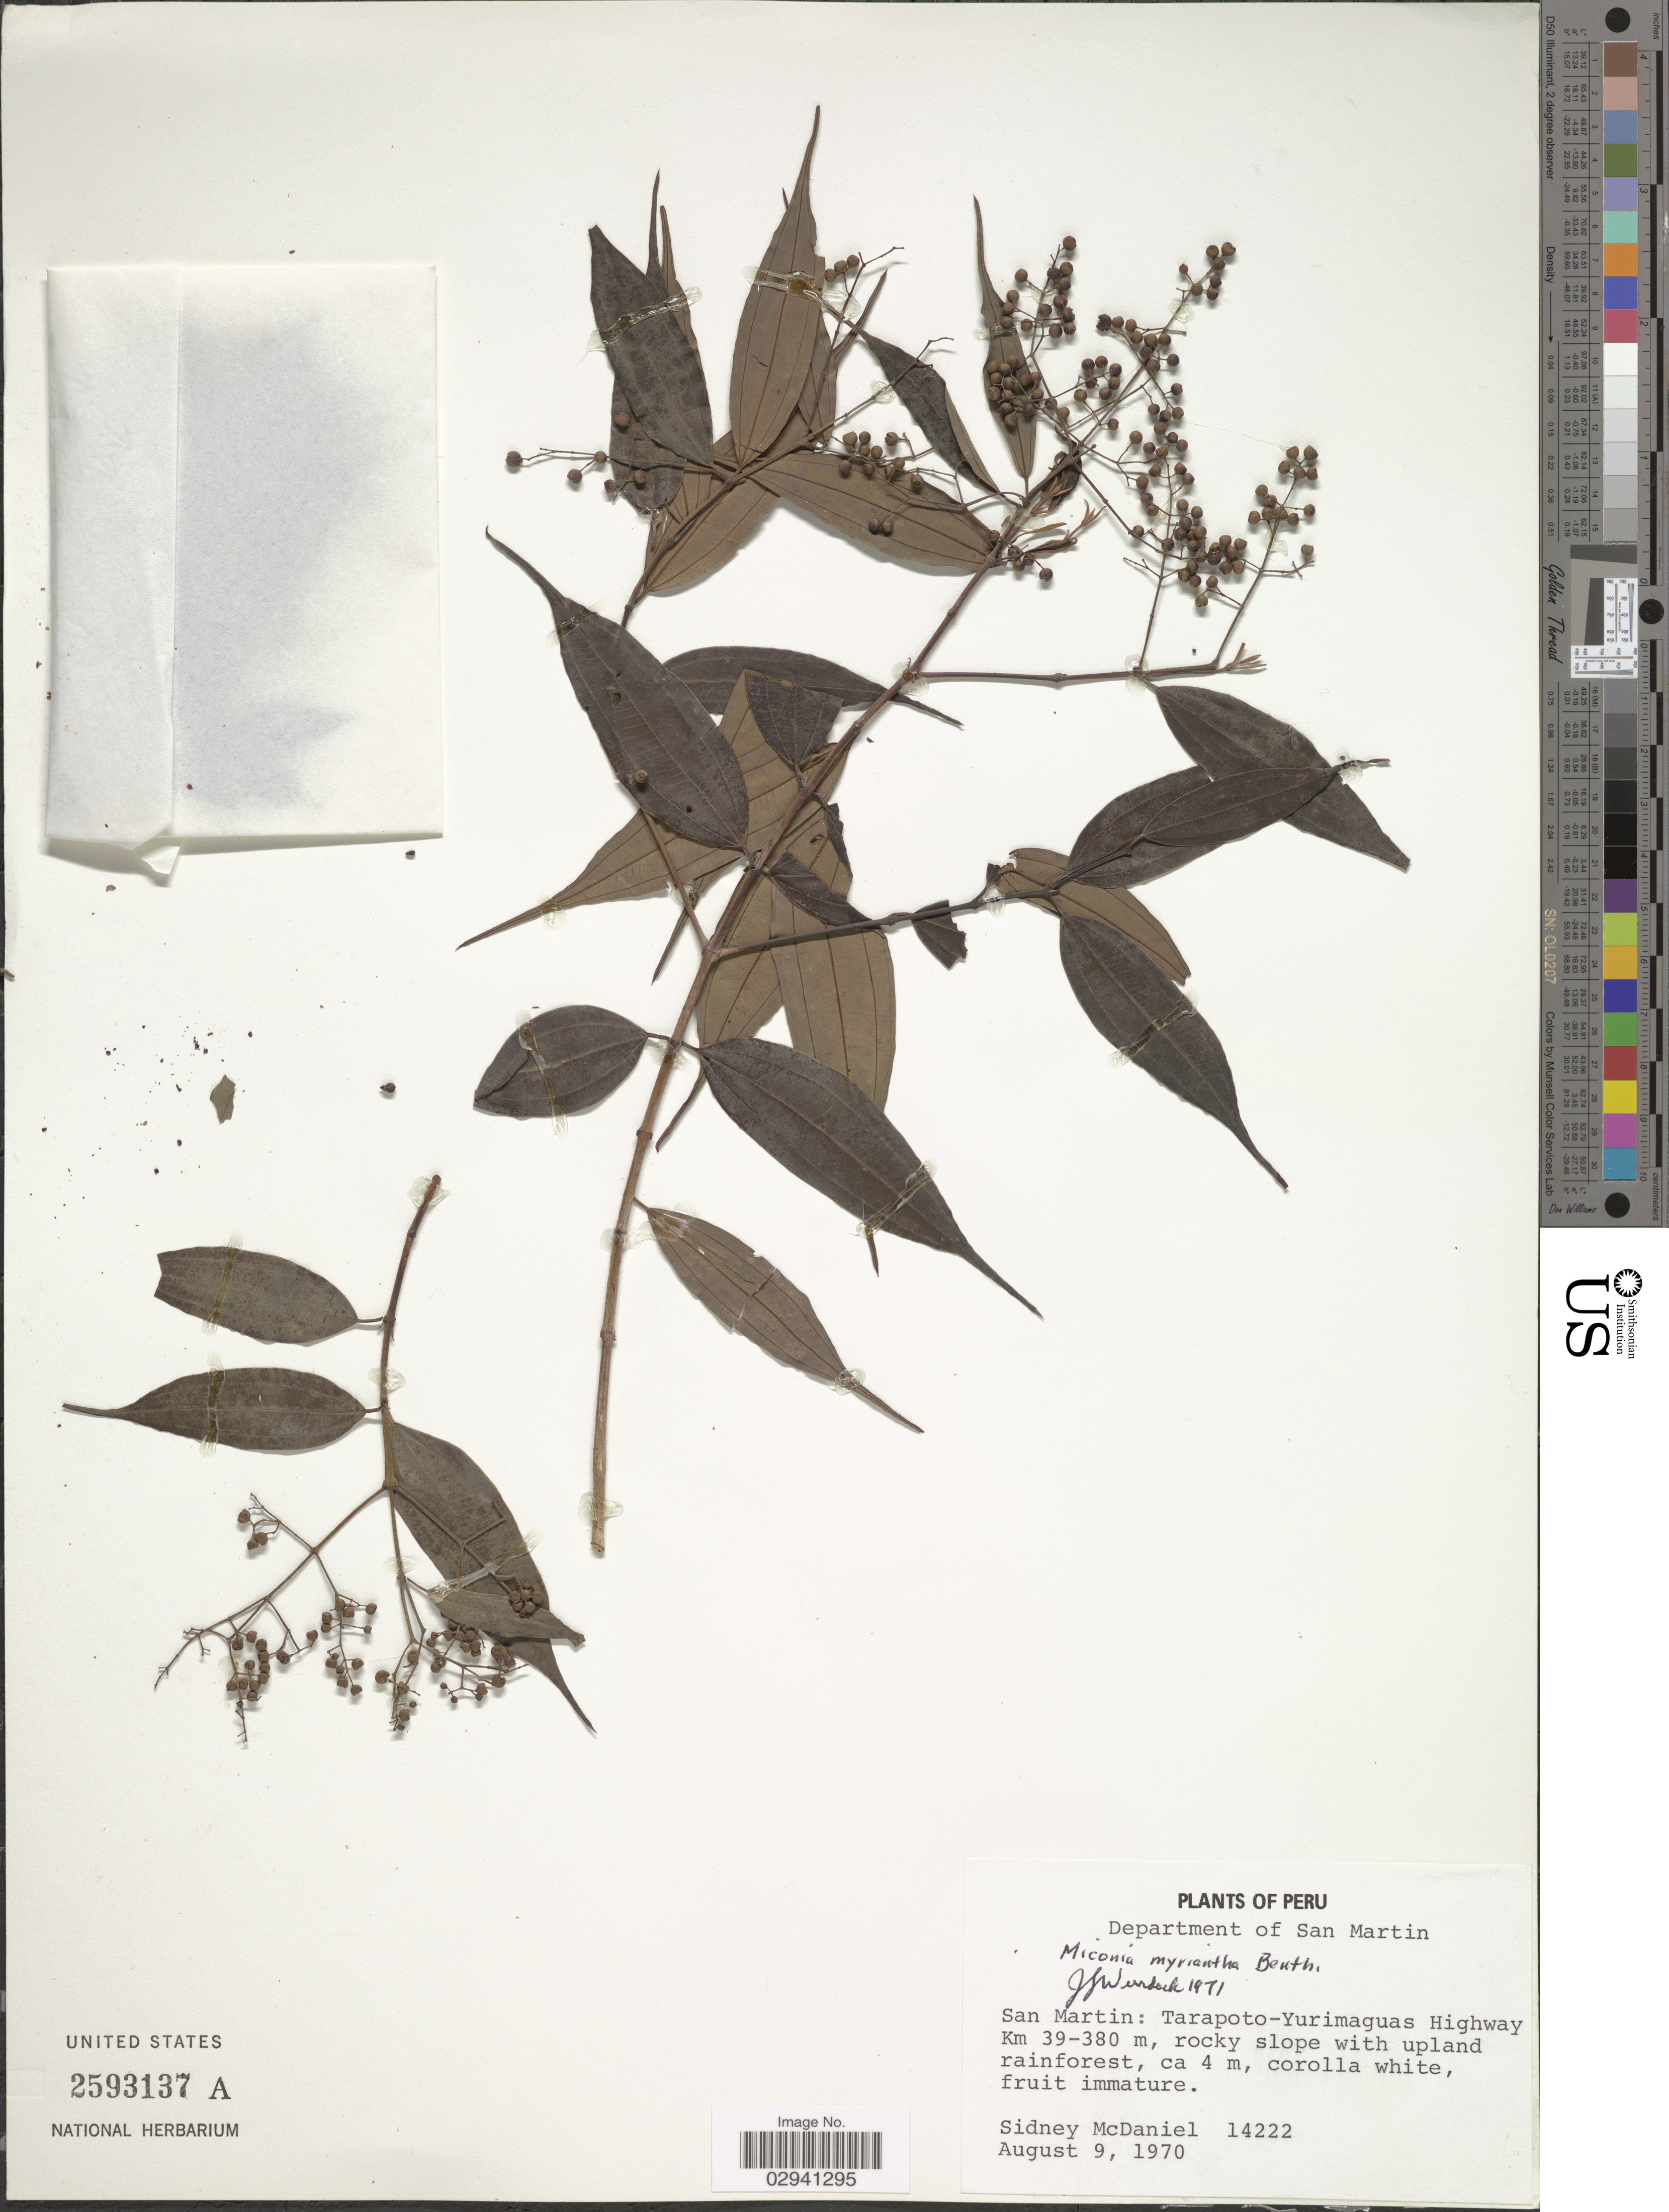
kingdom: Plantae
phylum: Tracheophyta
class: Magnoliopsida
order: Myrtales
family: Melastomataceae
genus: Miconia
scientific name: Miconia myriantha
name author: Benth.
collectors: S. McDaniel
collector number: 14222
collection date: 1970-08-09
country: Peru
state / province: San Martín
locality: Department of San Martin. San Martin: Tarapoto-Yurimaguas Highway Km 39.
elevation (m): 380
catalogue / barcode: US 2593137A